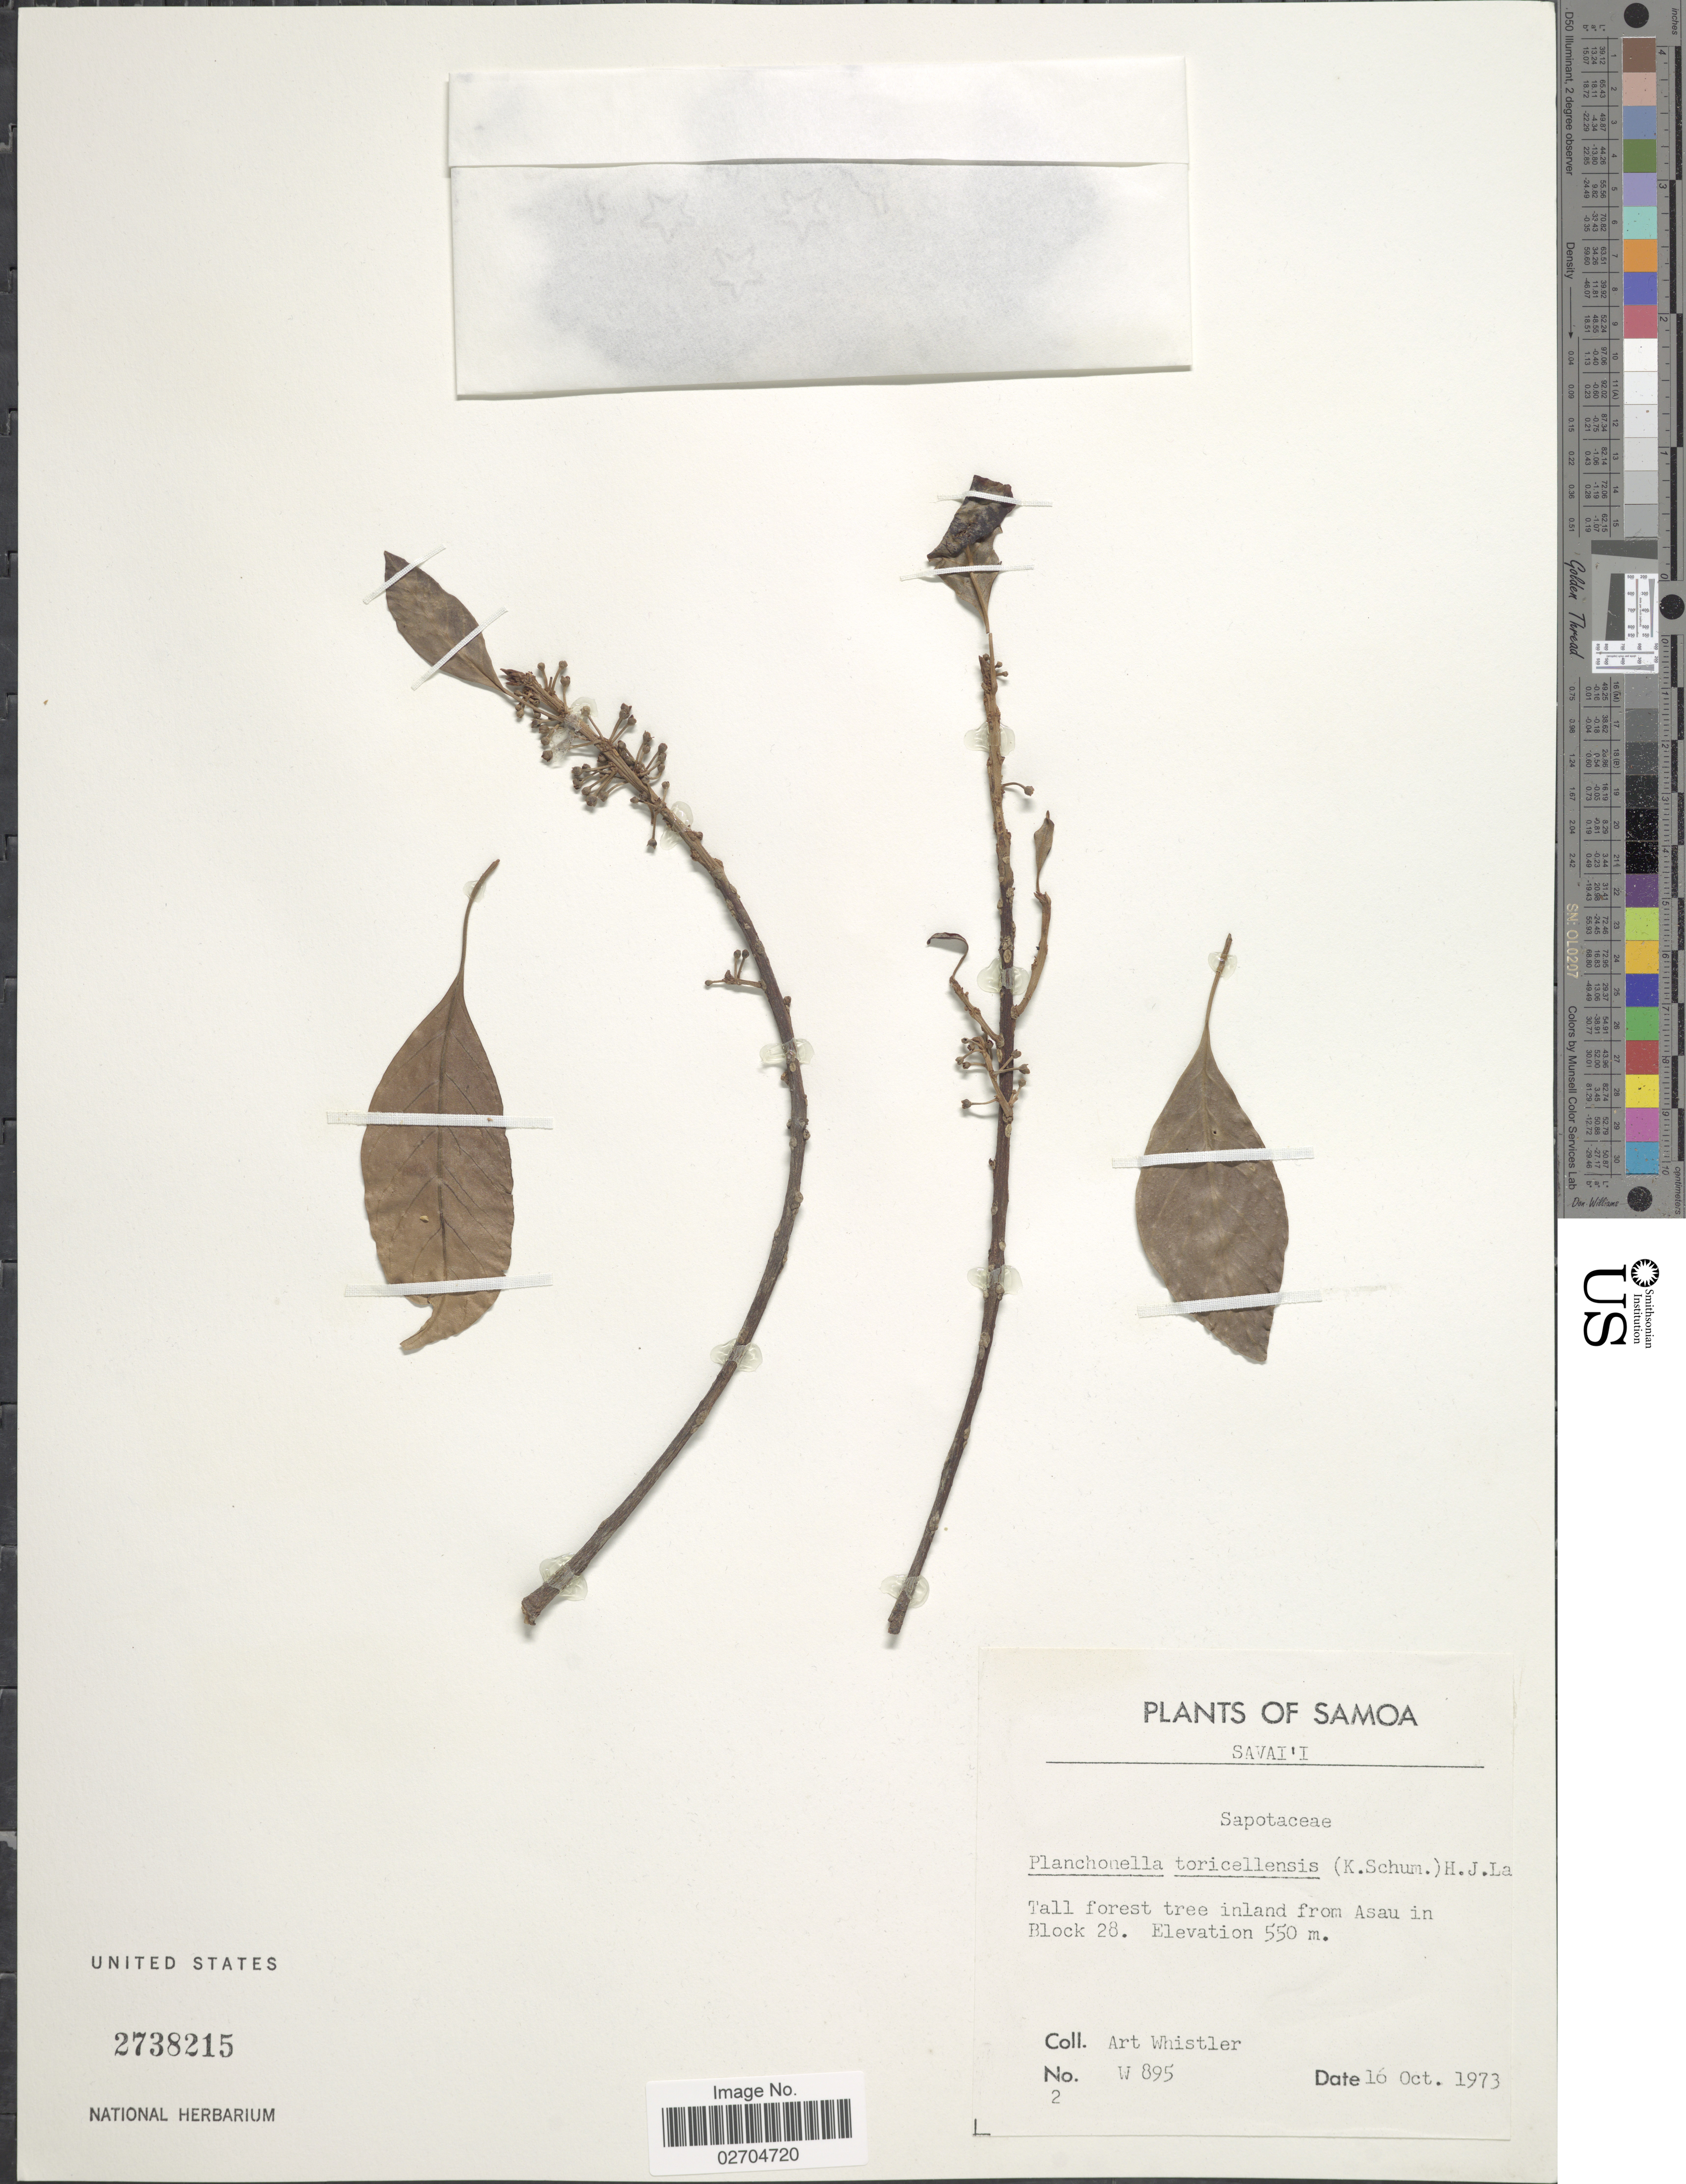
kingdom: Plantae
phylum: Tracheophyta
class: Magnoliopsida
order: Ericales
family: Sapotaceae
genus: Planchonella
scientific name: Planchonella torricellensis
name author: (K. Schum.) H.J. Lam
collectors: A. Whistler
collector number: W 895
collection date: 1973-10-16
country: Samoa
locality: Samoa, Savai'i. Tree inland from Asau in Block 28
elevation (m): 550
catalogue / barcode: US 2738215